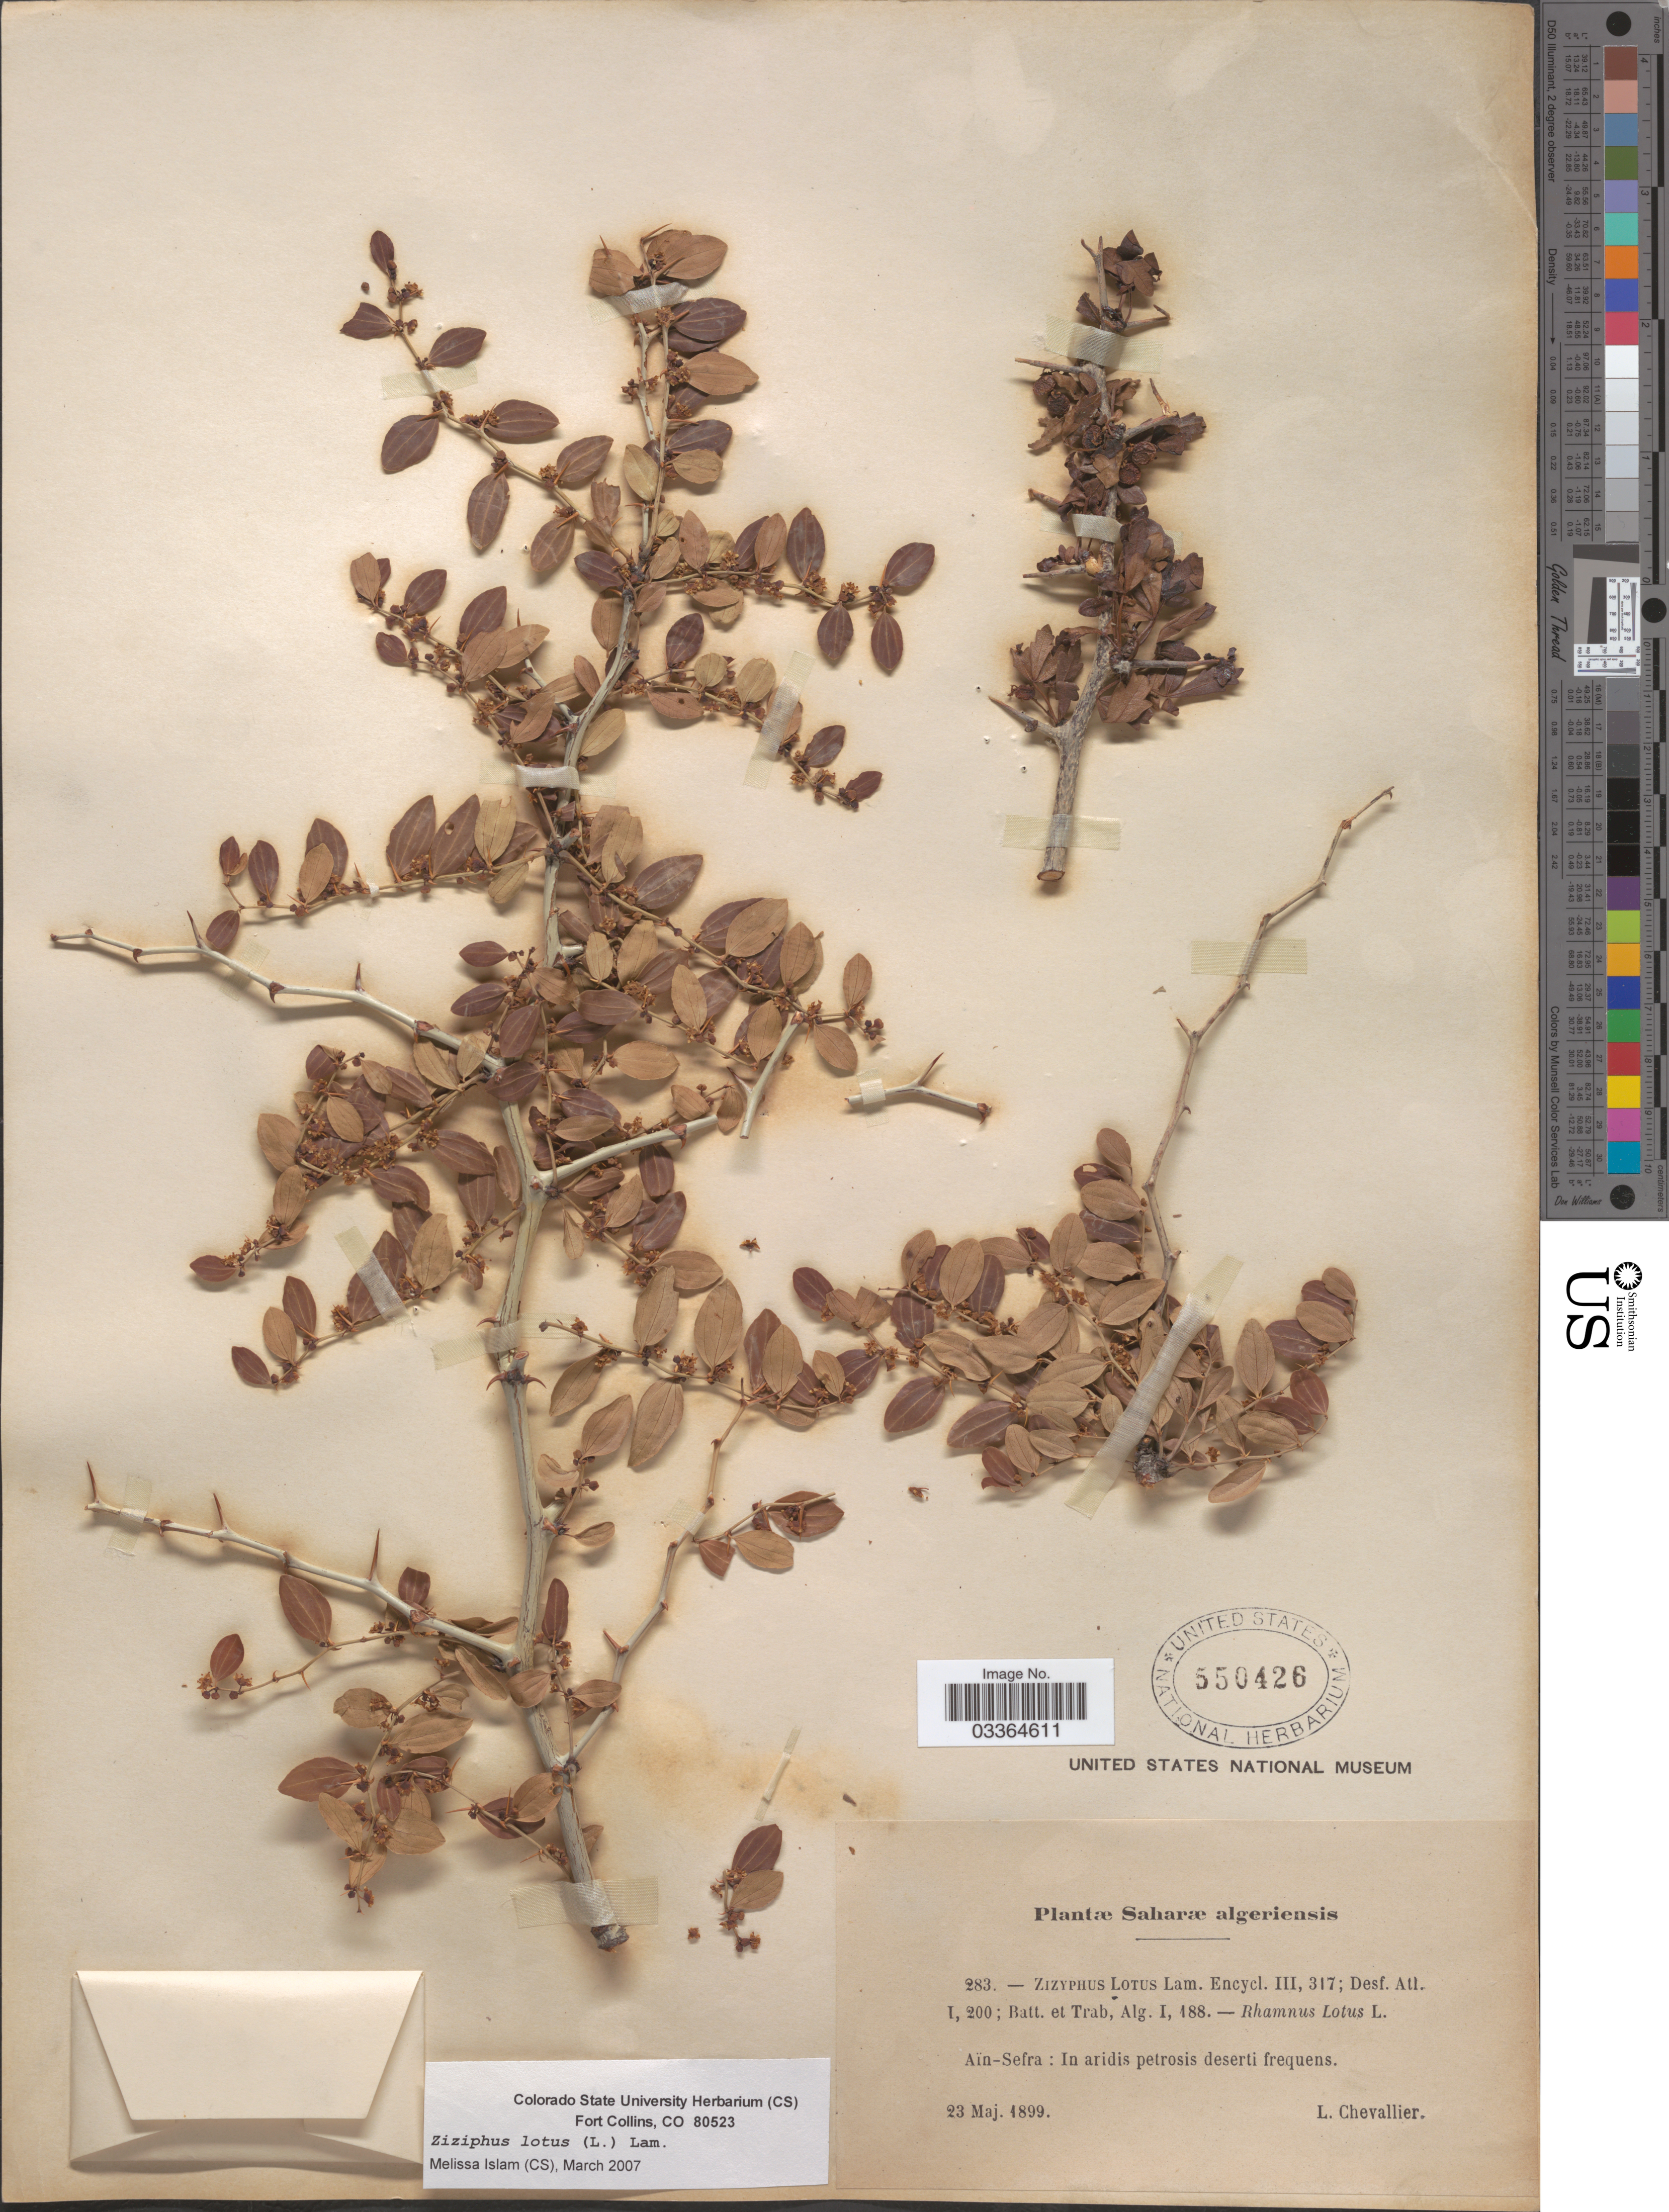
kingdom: Plantae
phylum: Tracheophyta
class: Magnoliopsida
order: Rosales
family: Rhamnaceae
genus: Ziziphus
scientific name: Ziziphus lotus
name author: (L.) Lam.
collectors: L. Chevallier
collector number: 283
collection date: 1899-05-23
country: Algeria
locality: Saharæ algeriensis. Aïn-Sefra: In aridis petrosis deserti frequens.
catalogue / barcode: US 550426